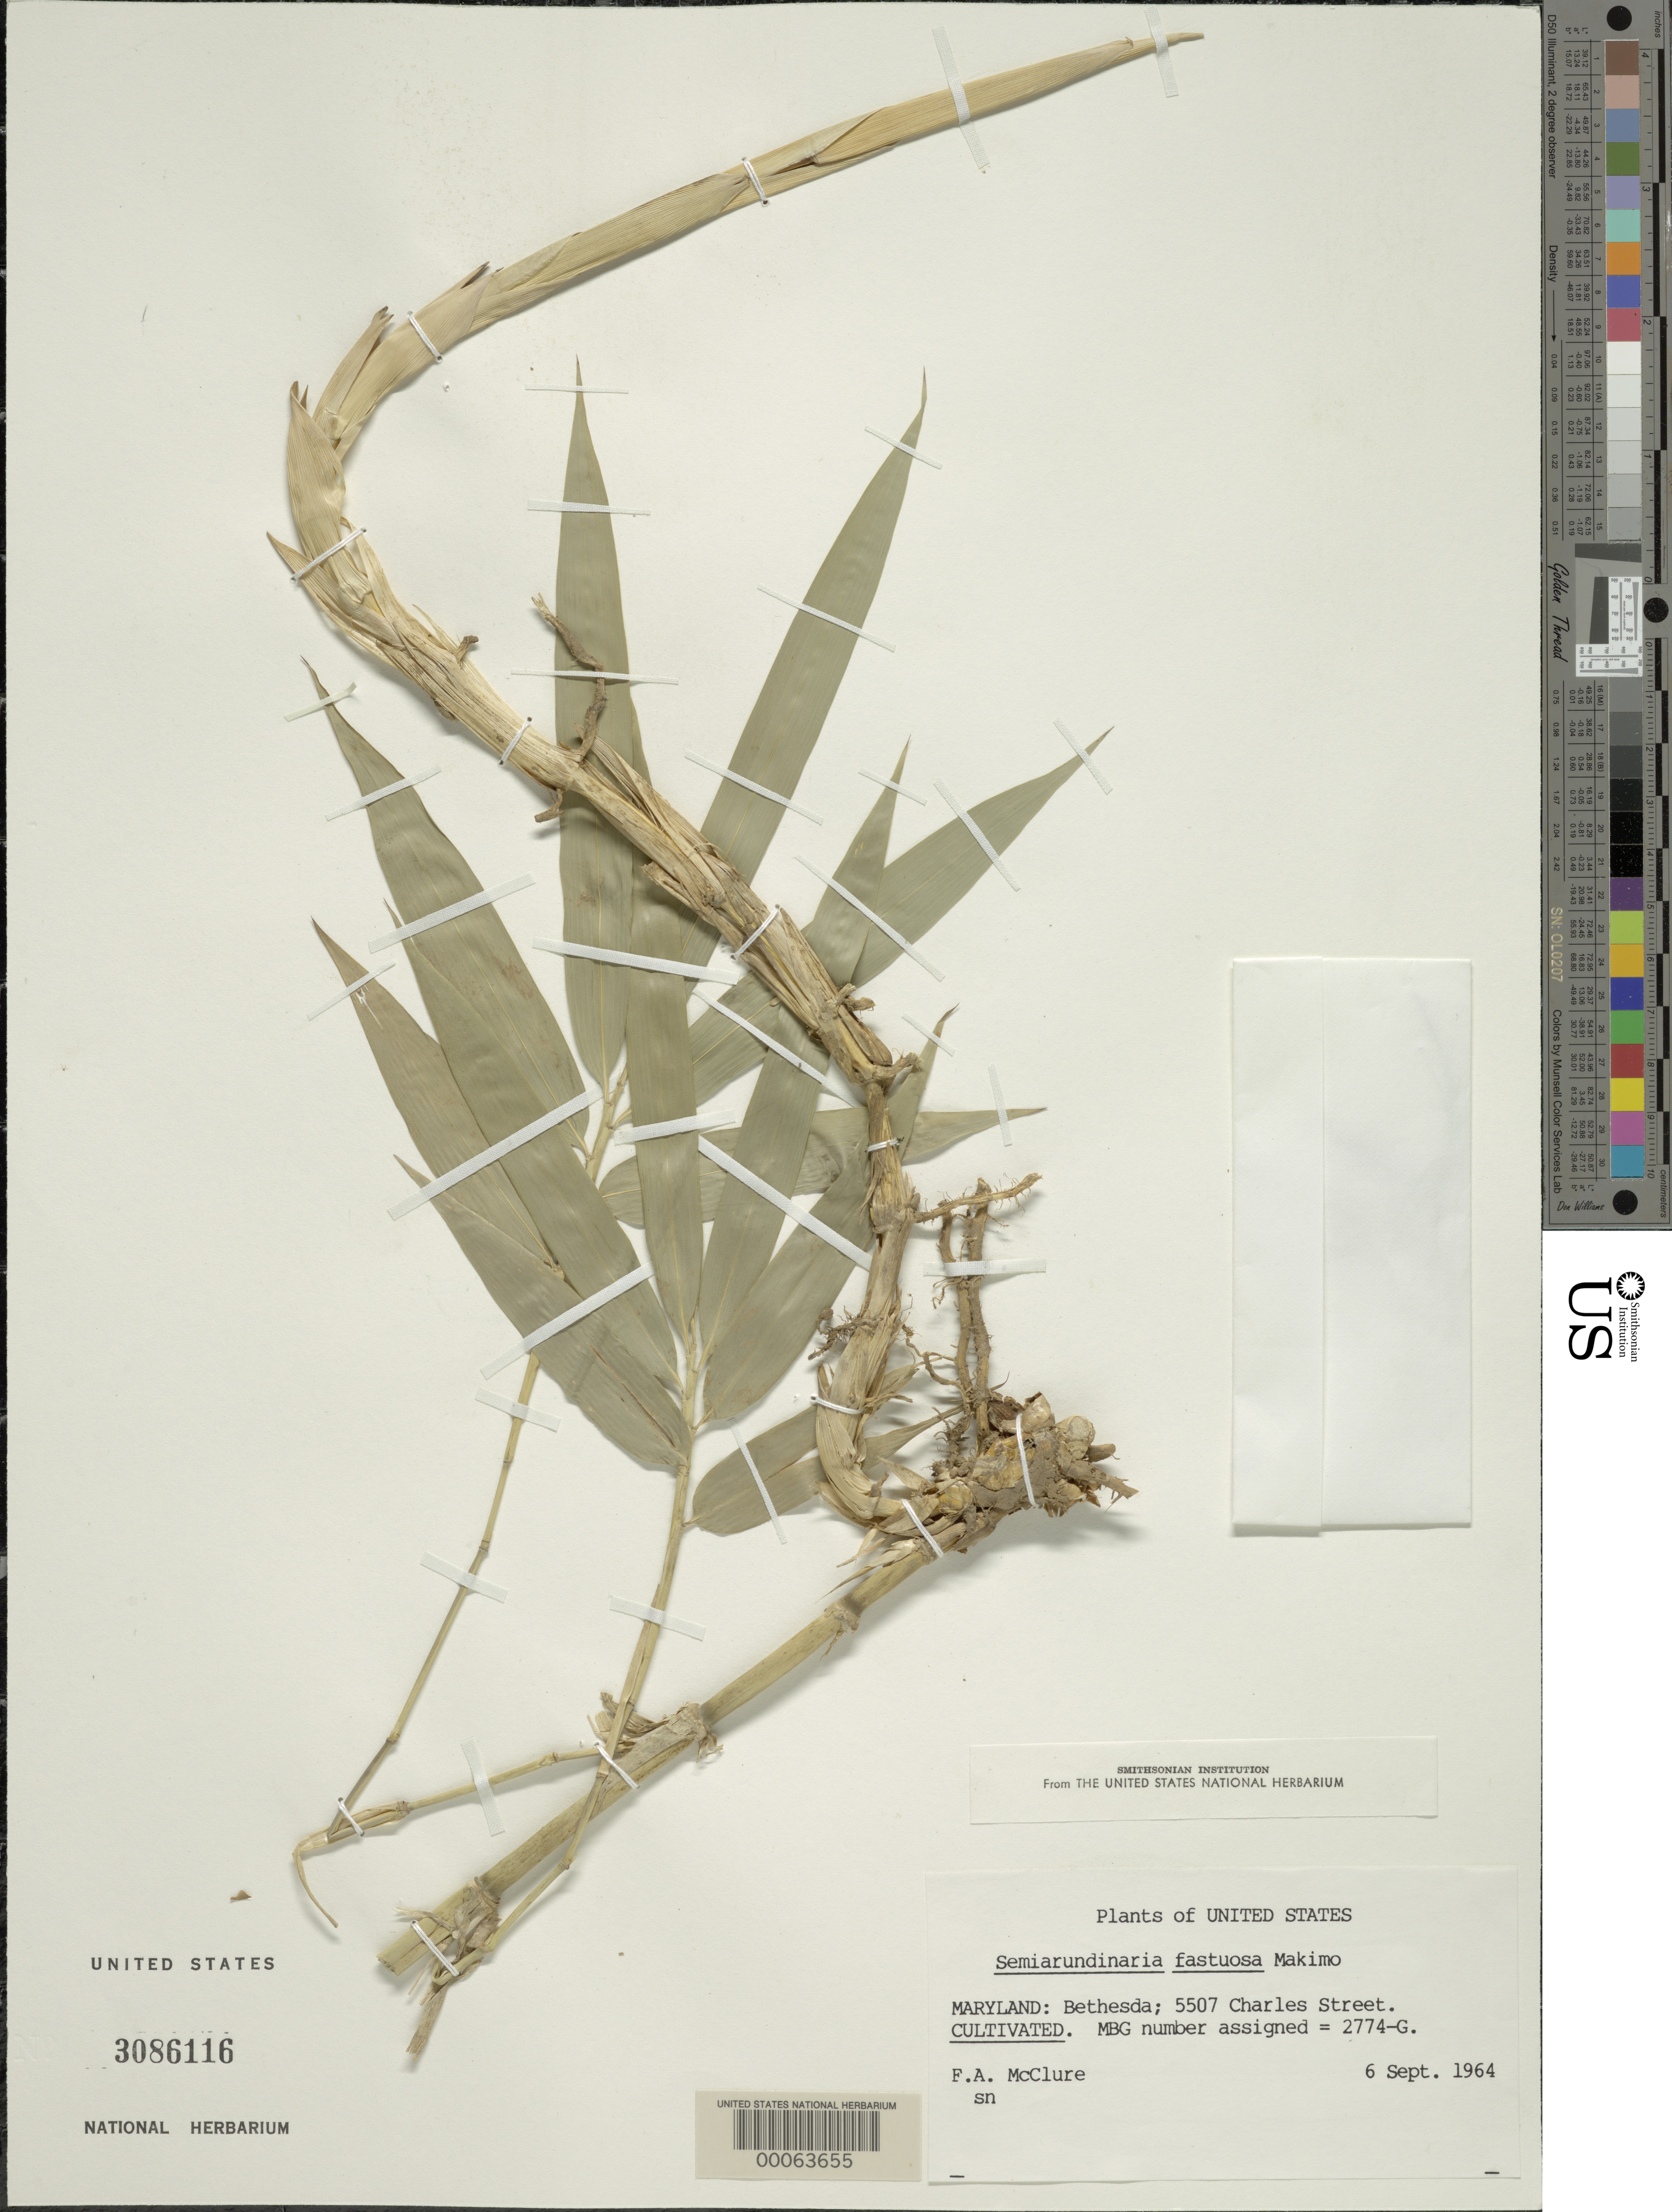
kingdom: Plantae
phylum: Tracheophyta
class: Liliopsida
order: Poales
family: Poaceae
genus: Semiarundinaria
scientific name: Semiarundinaria fastuosa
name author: Makino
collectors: F. A. McClure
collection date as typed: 06 Sep 1964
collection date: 1964-09-06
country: United States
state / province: Maryland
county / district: Montgomery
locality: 5507 Charles Street, Bethesda (McClure's garden)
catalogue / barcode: US 3086116